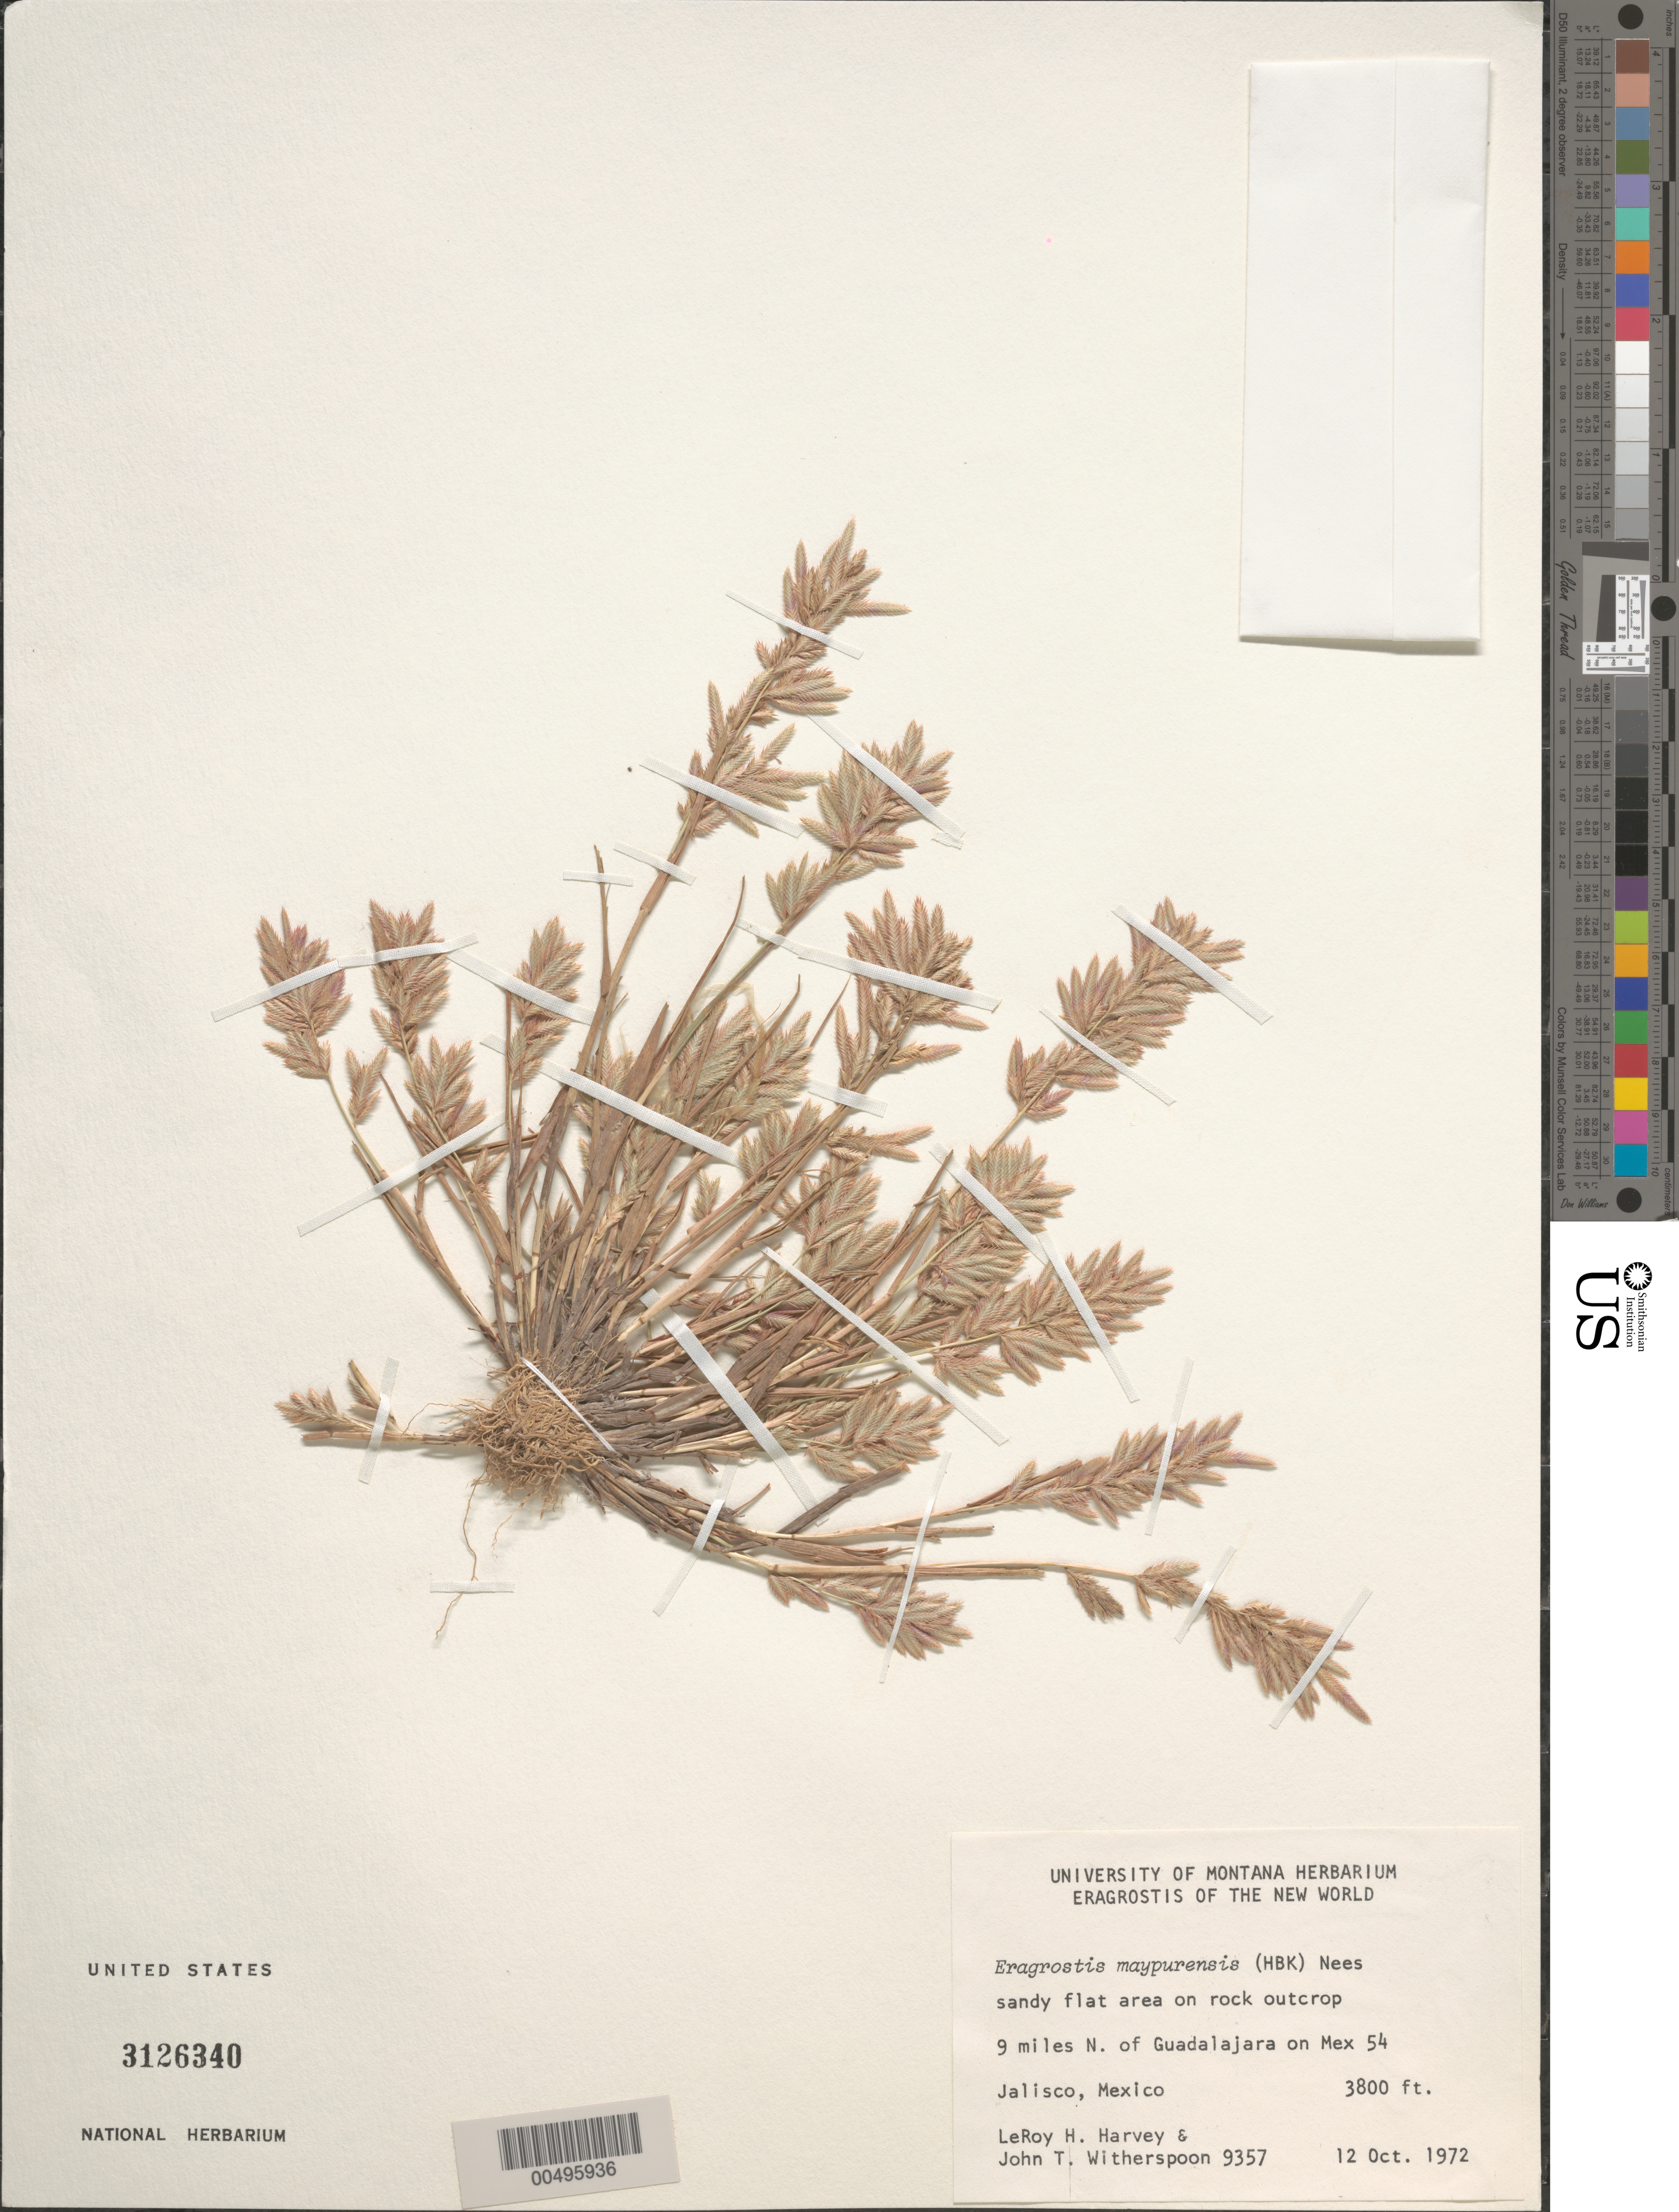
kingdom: Plantae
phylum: Tracheophyta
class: Liliopsida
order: Poales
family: Poaceae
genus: Eragrostis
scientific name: Eragrostis maypurensis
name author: (Kunth) Steud.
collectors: L. H. Harvey & J. Witherspoon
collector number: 9357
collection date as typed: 12 Oct 1972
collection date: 1972-10-12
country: Mexico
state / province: Jalisco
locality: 9 mi N of Guadalajara on Mex 54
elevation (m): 1158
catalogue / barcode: US 3126340